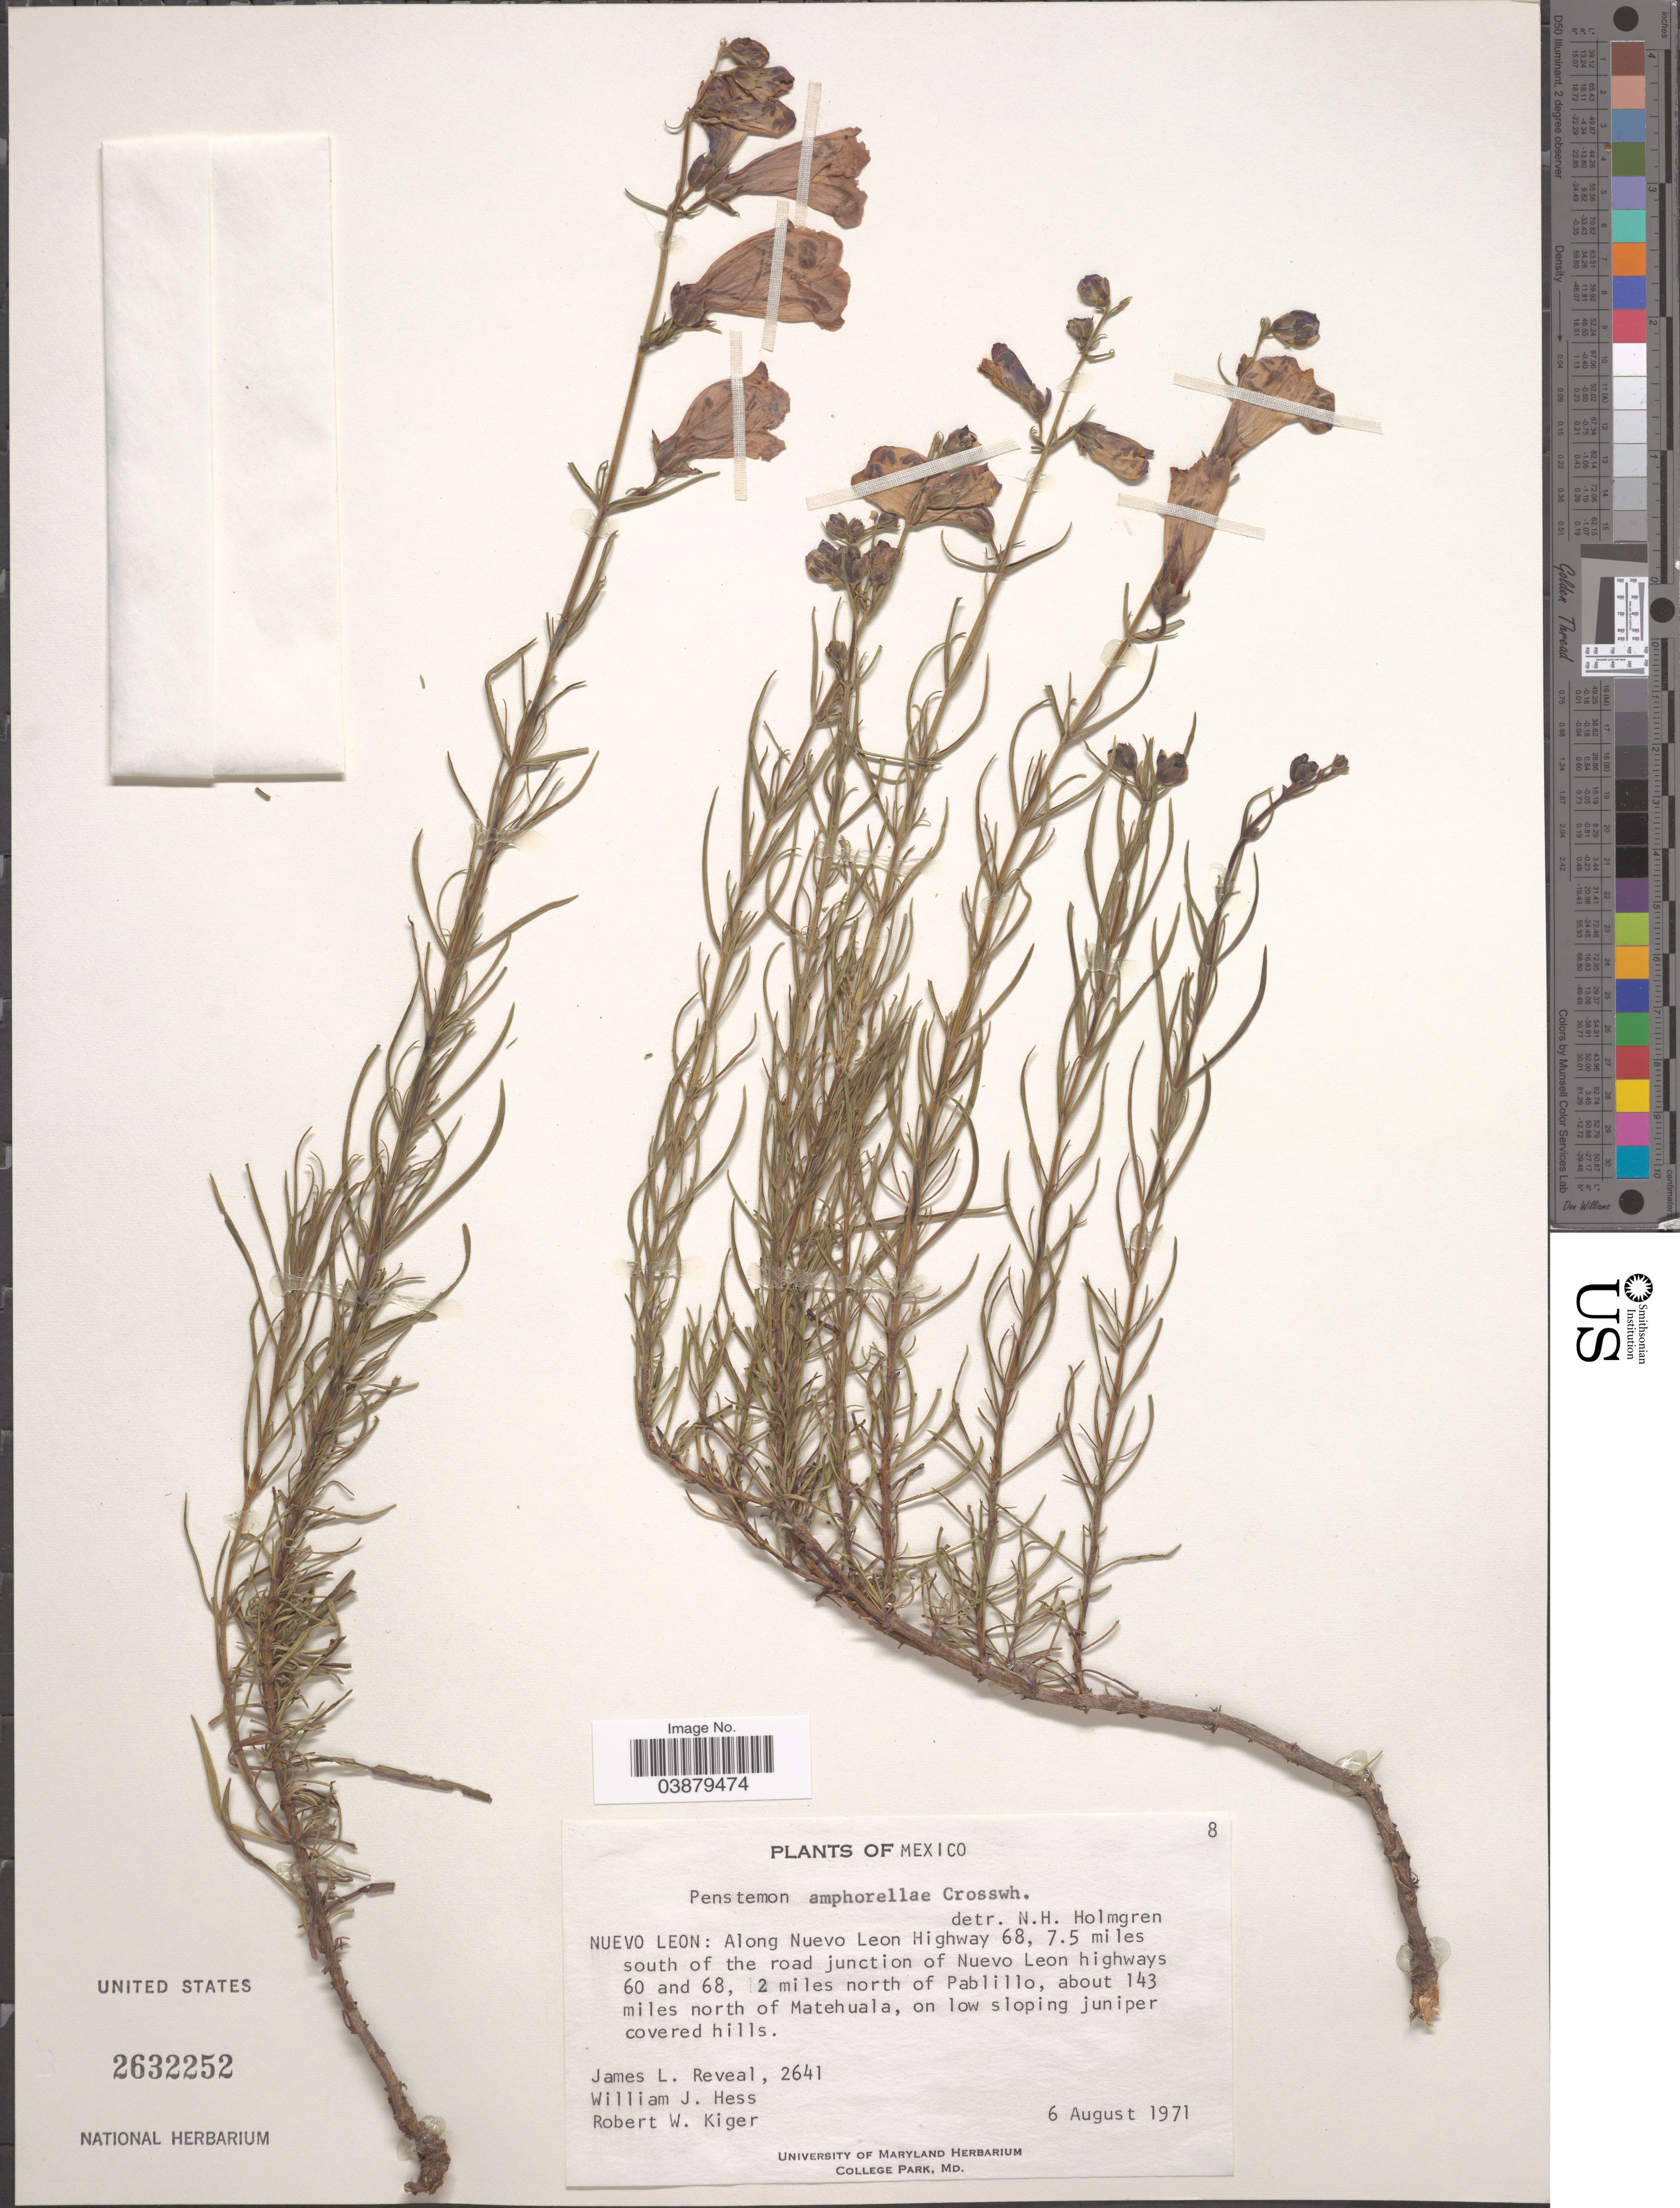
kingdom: Plantae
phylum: Tracheophyta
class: Magnoliopsida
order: Lamiales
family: Plantaginaceae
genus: Penstemon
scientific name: Penstemon amphorellae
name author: Crosswh.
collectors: J. L. Reveal, W. Hess & R. Kiger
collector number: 2641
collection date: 1971-08-06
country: Mexico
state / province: Nuevo León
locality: Along Nuevo Leon Highway 68, 7.5 miles south of the road junction of Nuevo Leon highways 60 and 68, 2 miles north of Pablillo, about 143 miles north of Matehuala.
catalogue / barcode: US 2632252